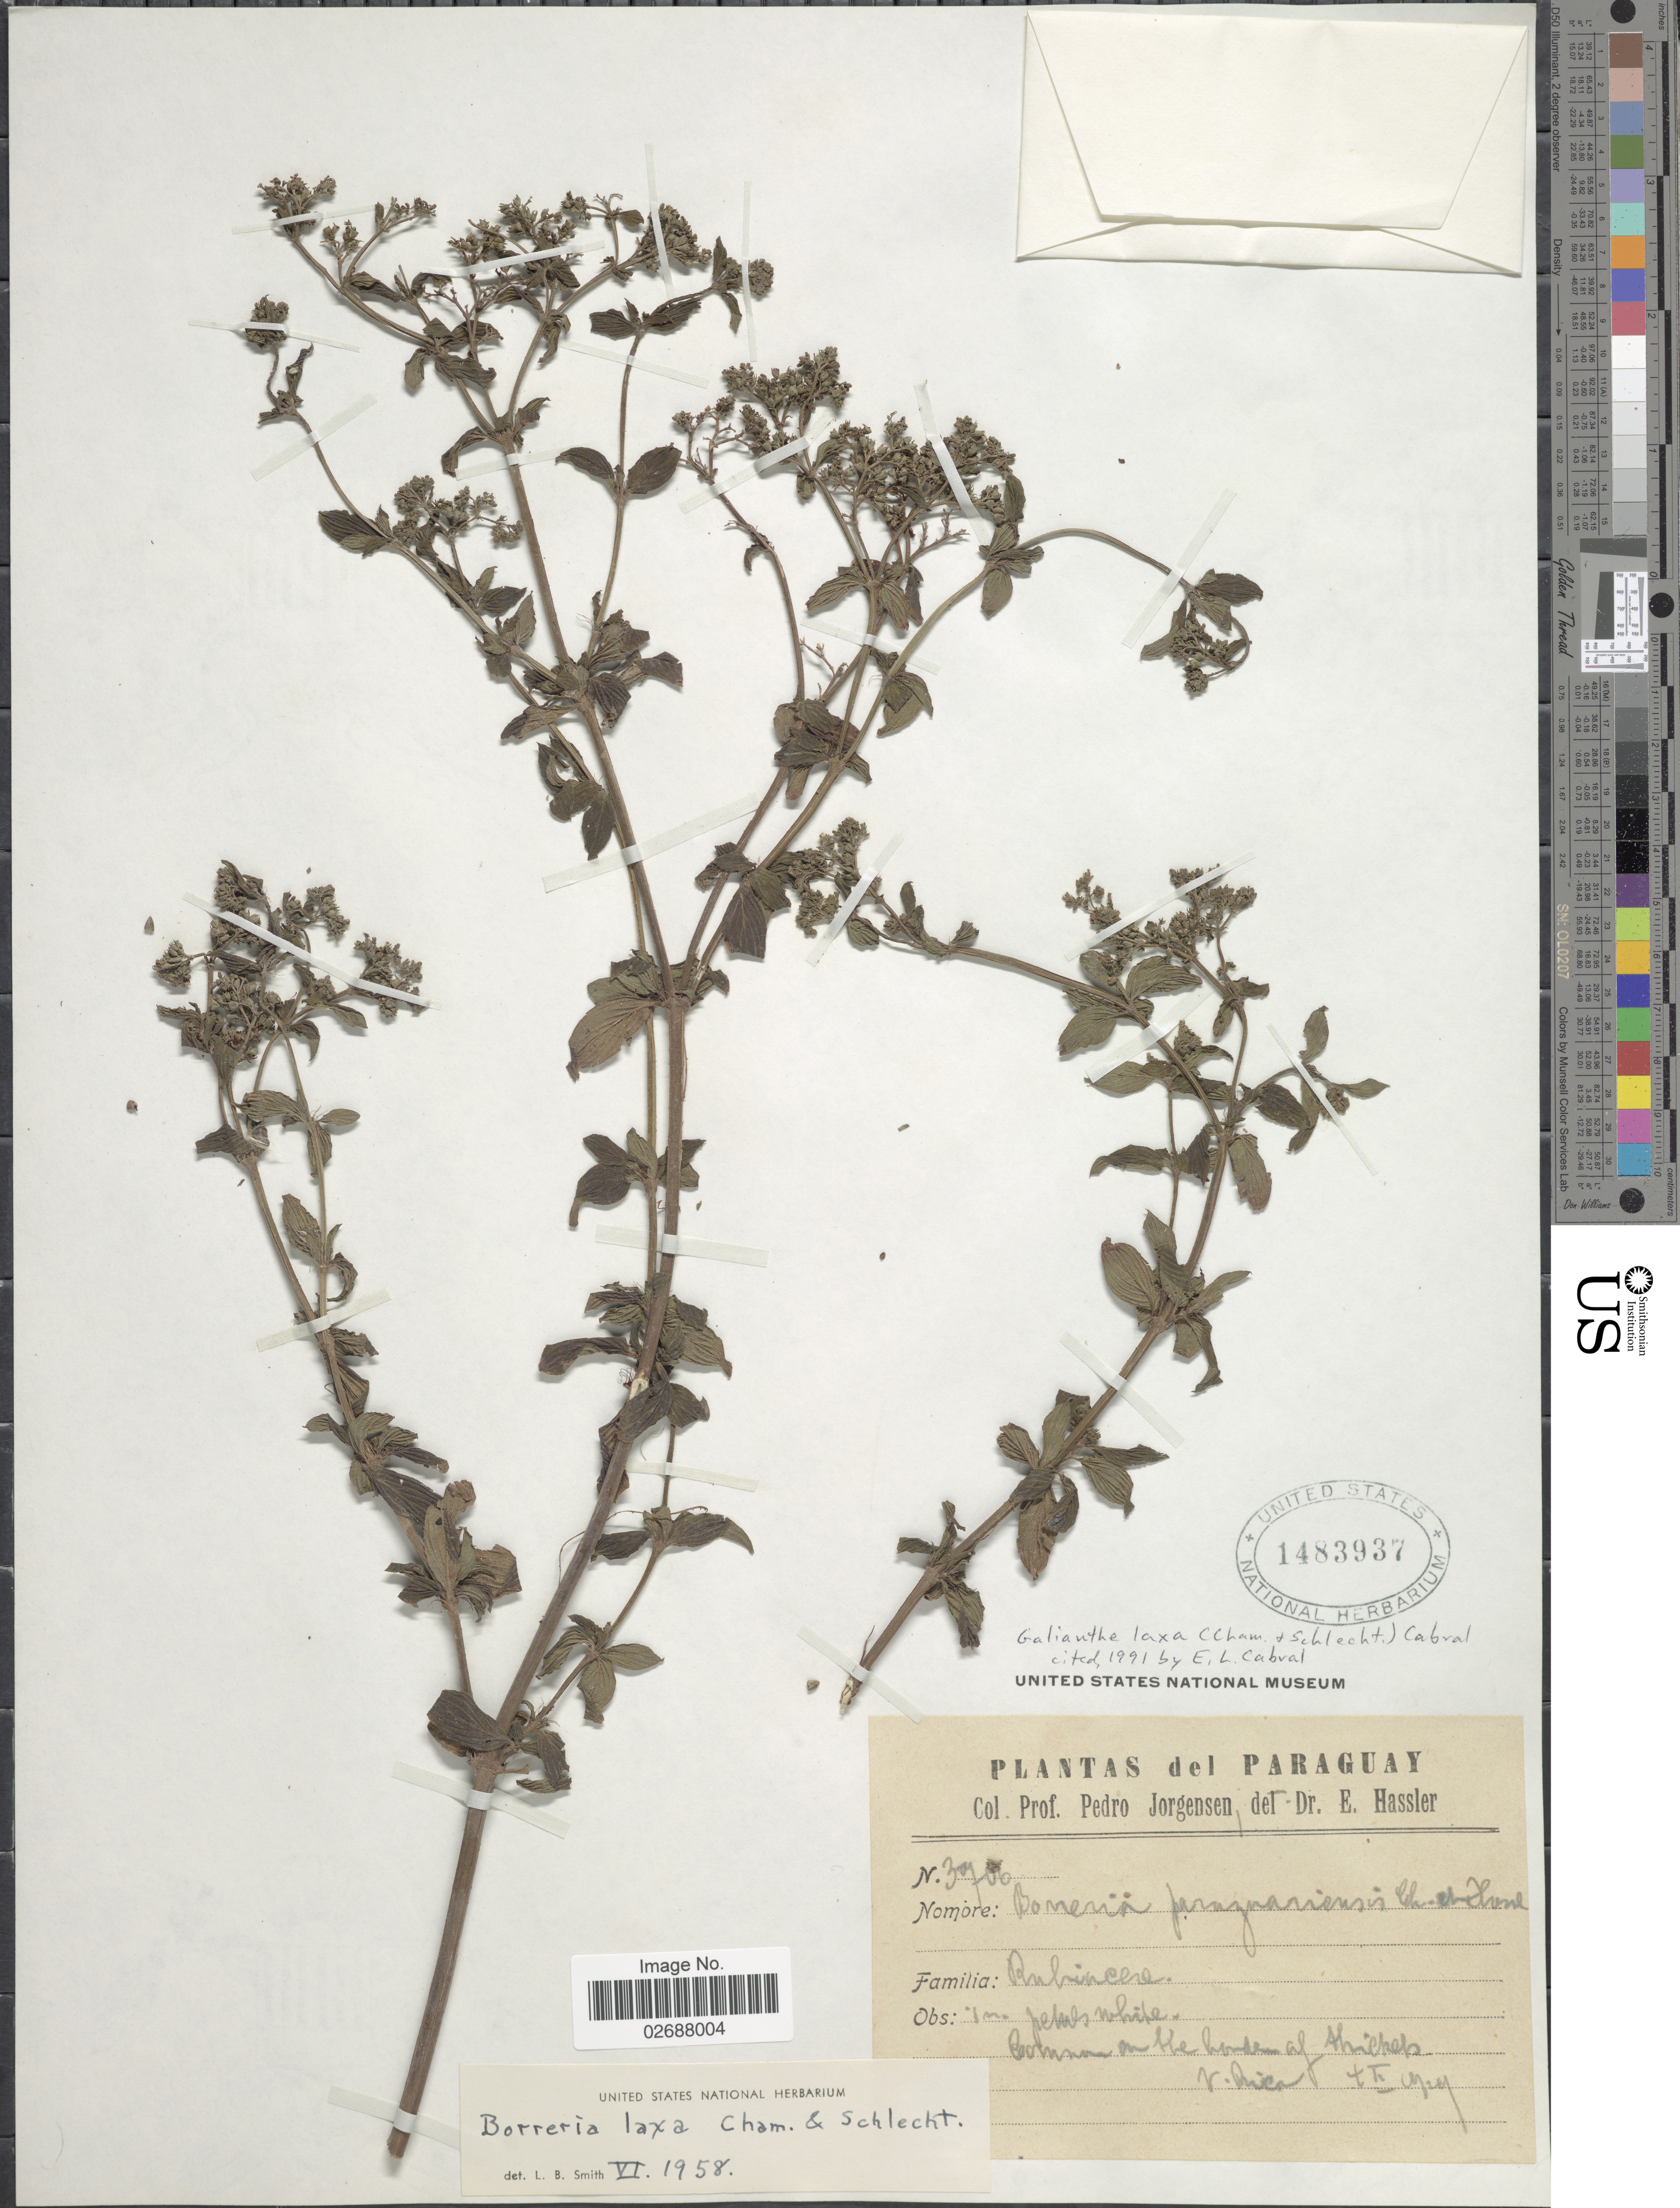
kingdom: Plantae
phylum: Tracheophyta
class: Magnoliopsida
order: Gentianales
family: Rubiaceae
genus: Galianthe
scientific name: Galianthe laxa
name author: (Cham. & Schltdl.) E.L. Cabral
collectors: P. Jörgensen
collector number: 3706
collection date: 1929-02-04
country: Paraguay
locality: Rica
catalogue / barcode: US 1483937